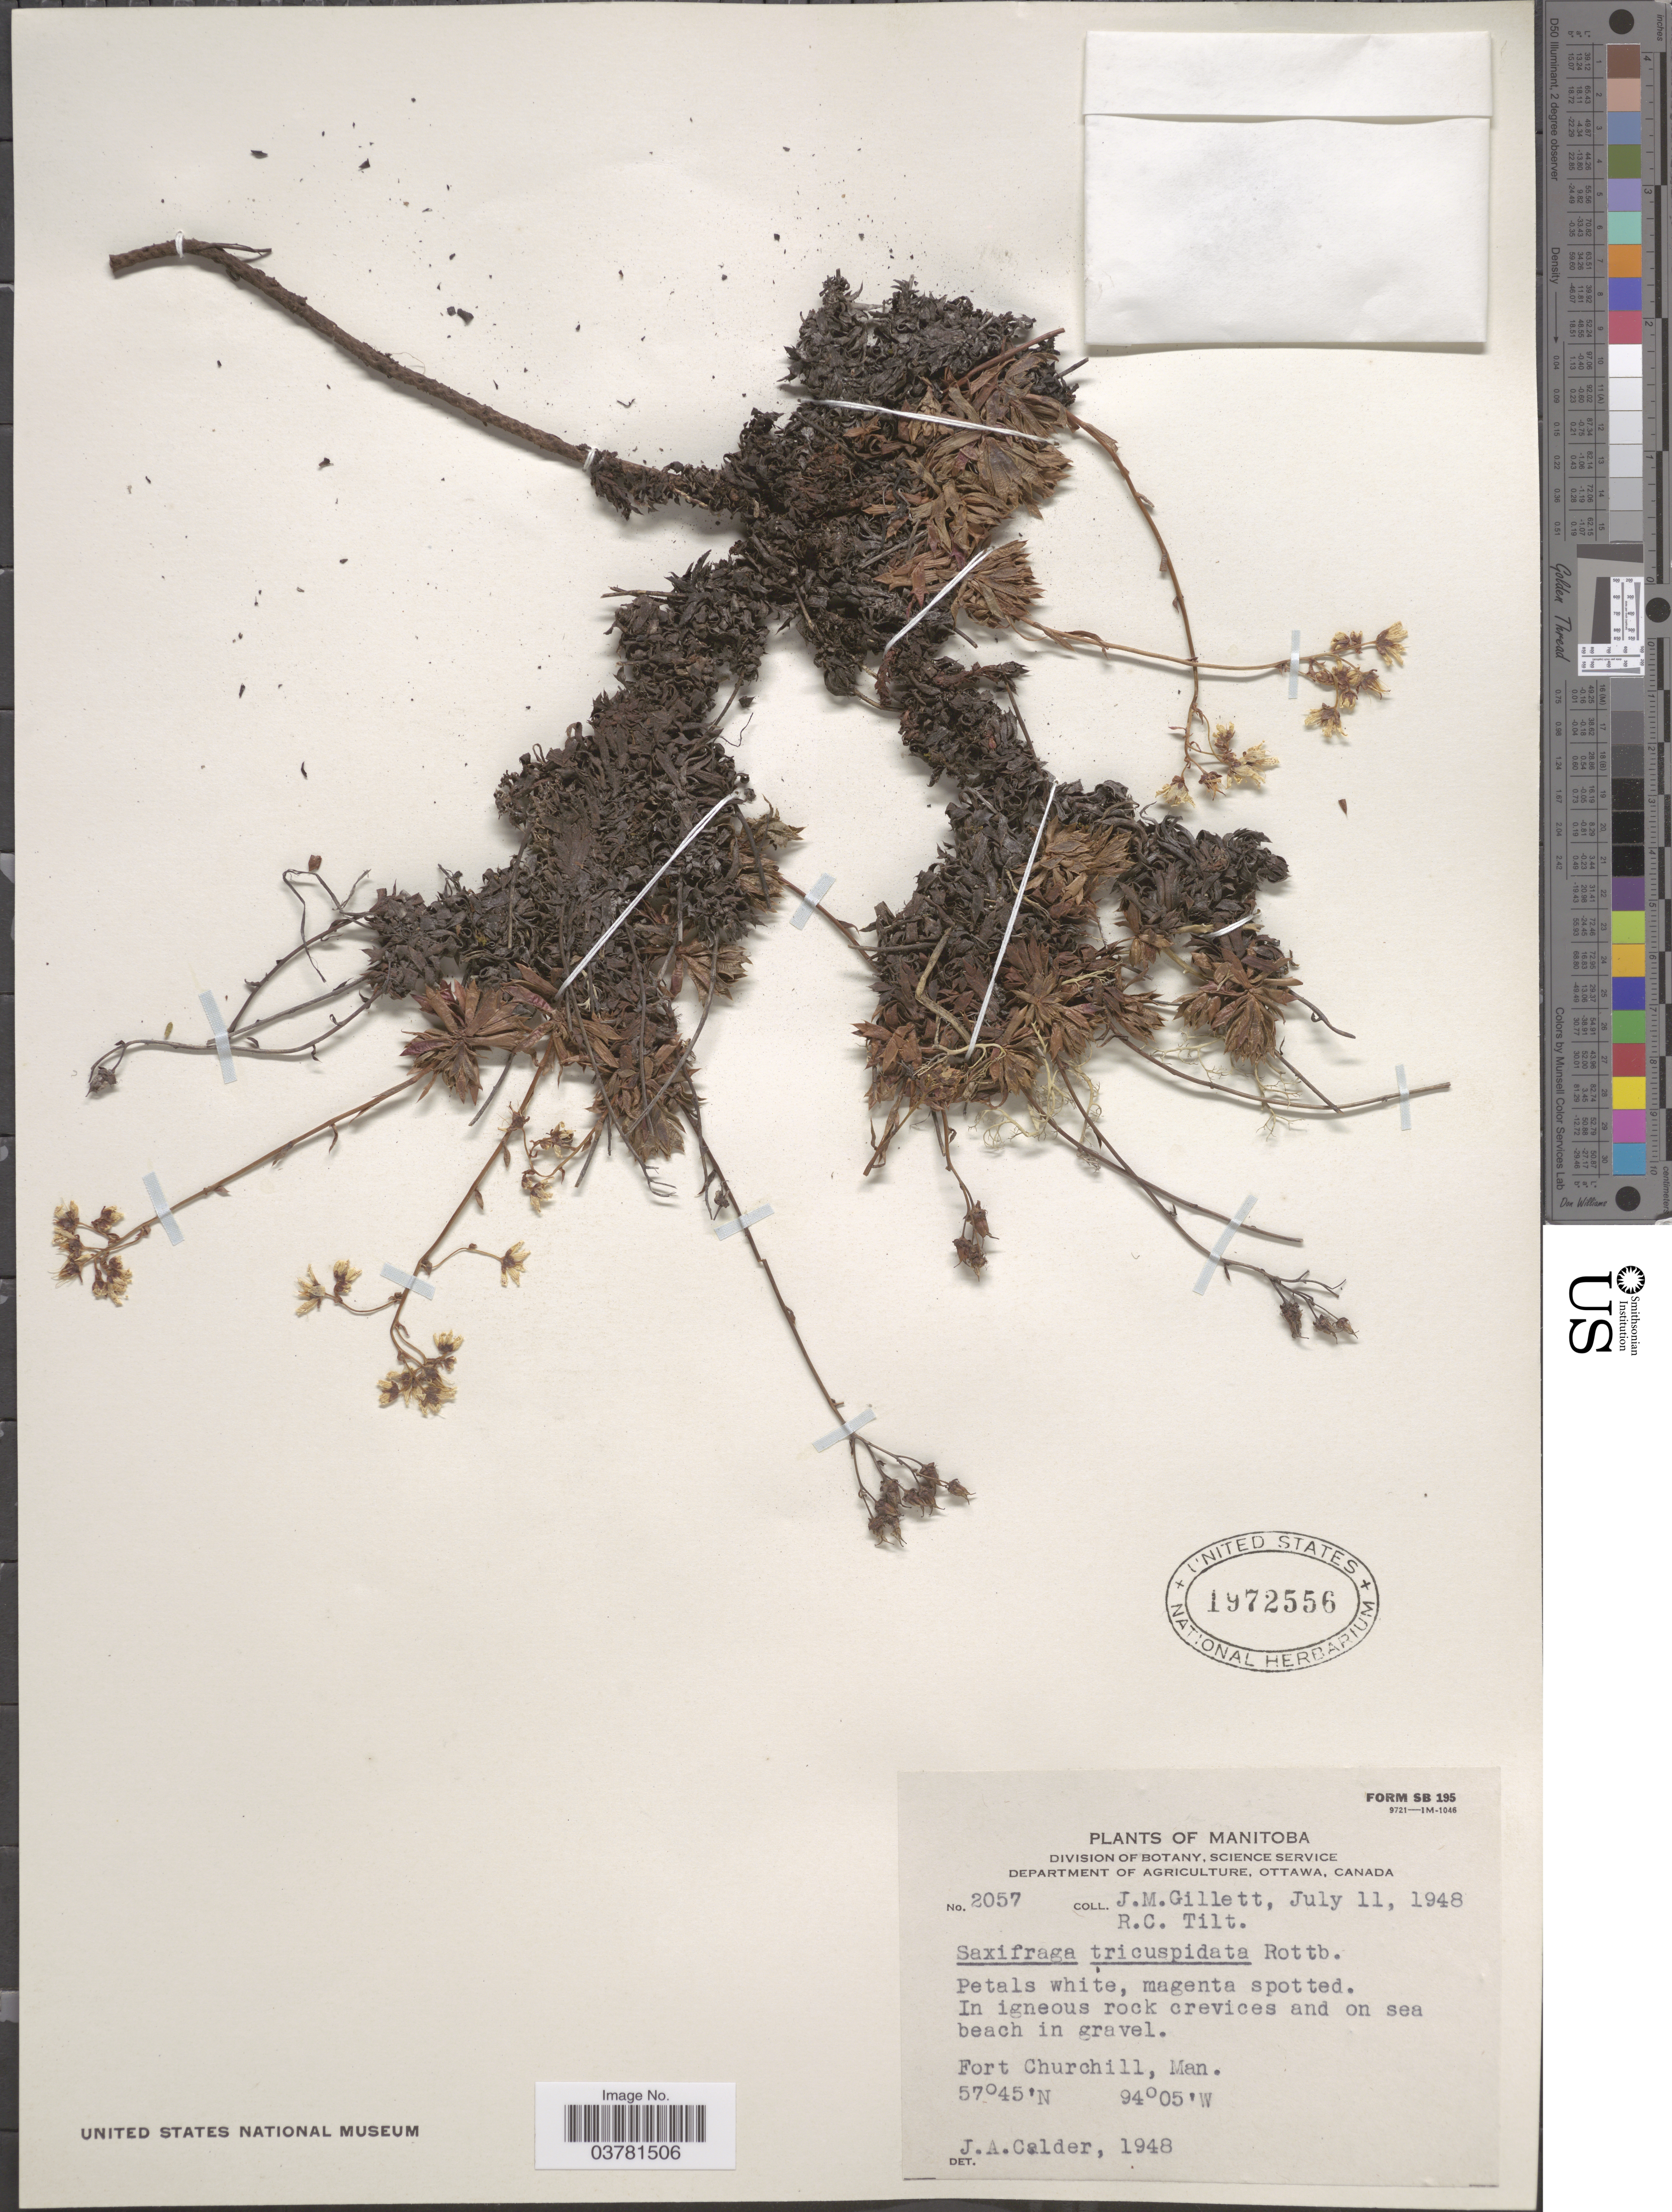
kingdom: Plantae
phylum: Tracheophyta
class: Magnoliopsida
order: Saxifragales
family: Saxifragaceae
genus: Saxifraga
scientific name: Saxifraga tricuspidata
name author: Rottb.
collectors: J. M. Gillett & R. Tilt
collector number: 2057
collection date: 1948-07-11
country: Canada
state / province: Manitoba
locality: In igneous rock crevices and on sea beach in gravel. Fort Churchill.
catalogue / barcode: US 1972556